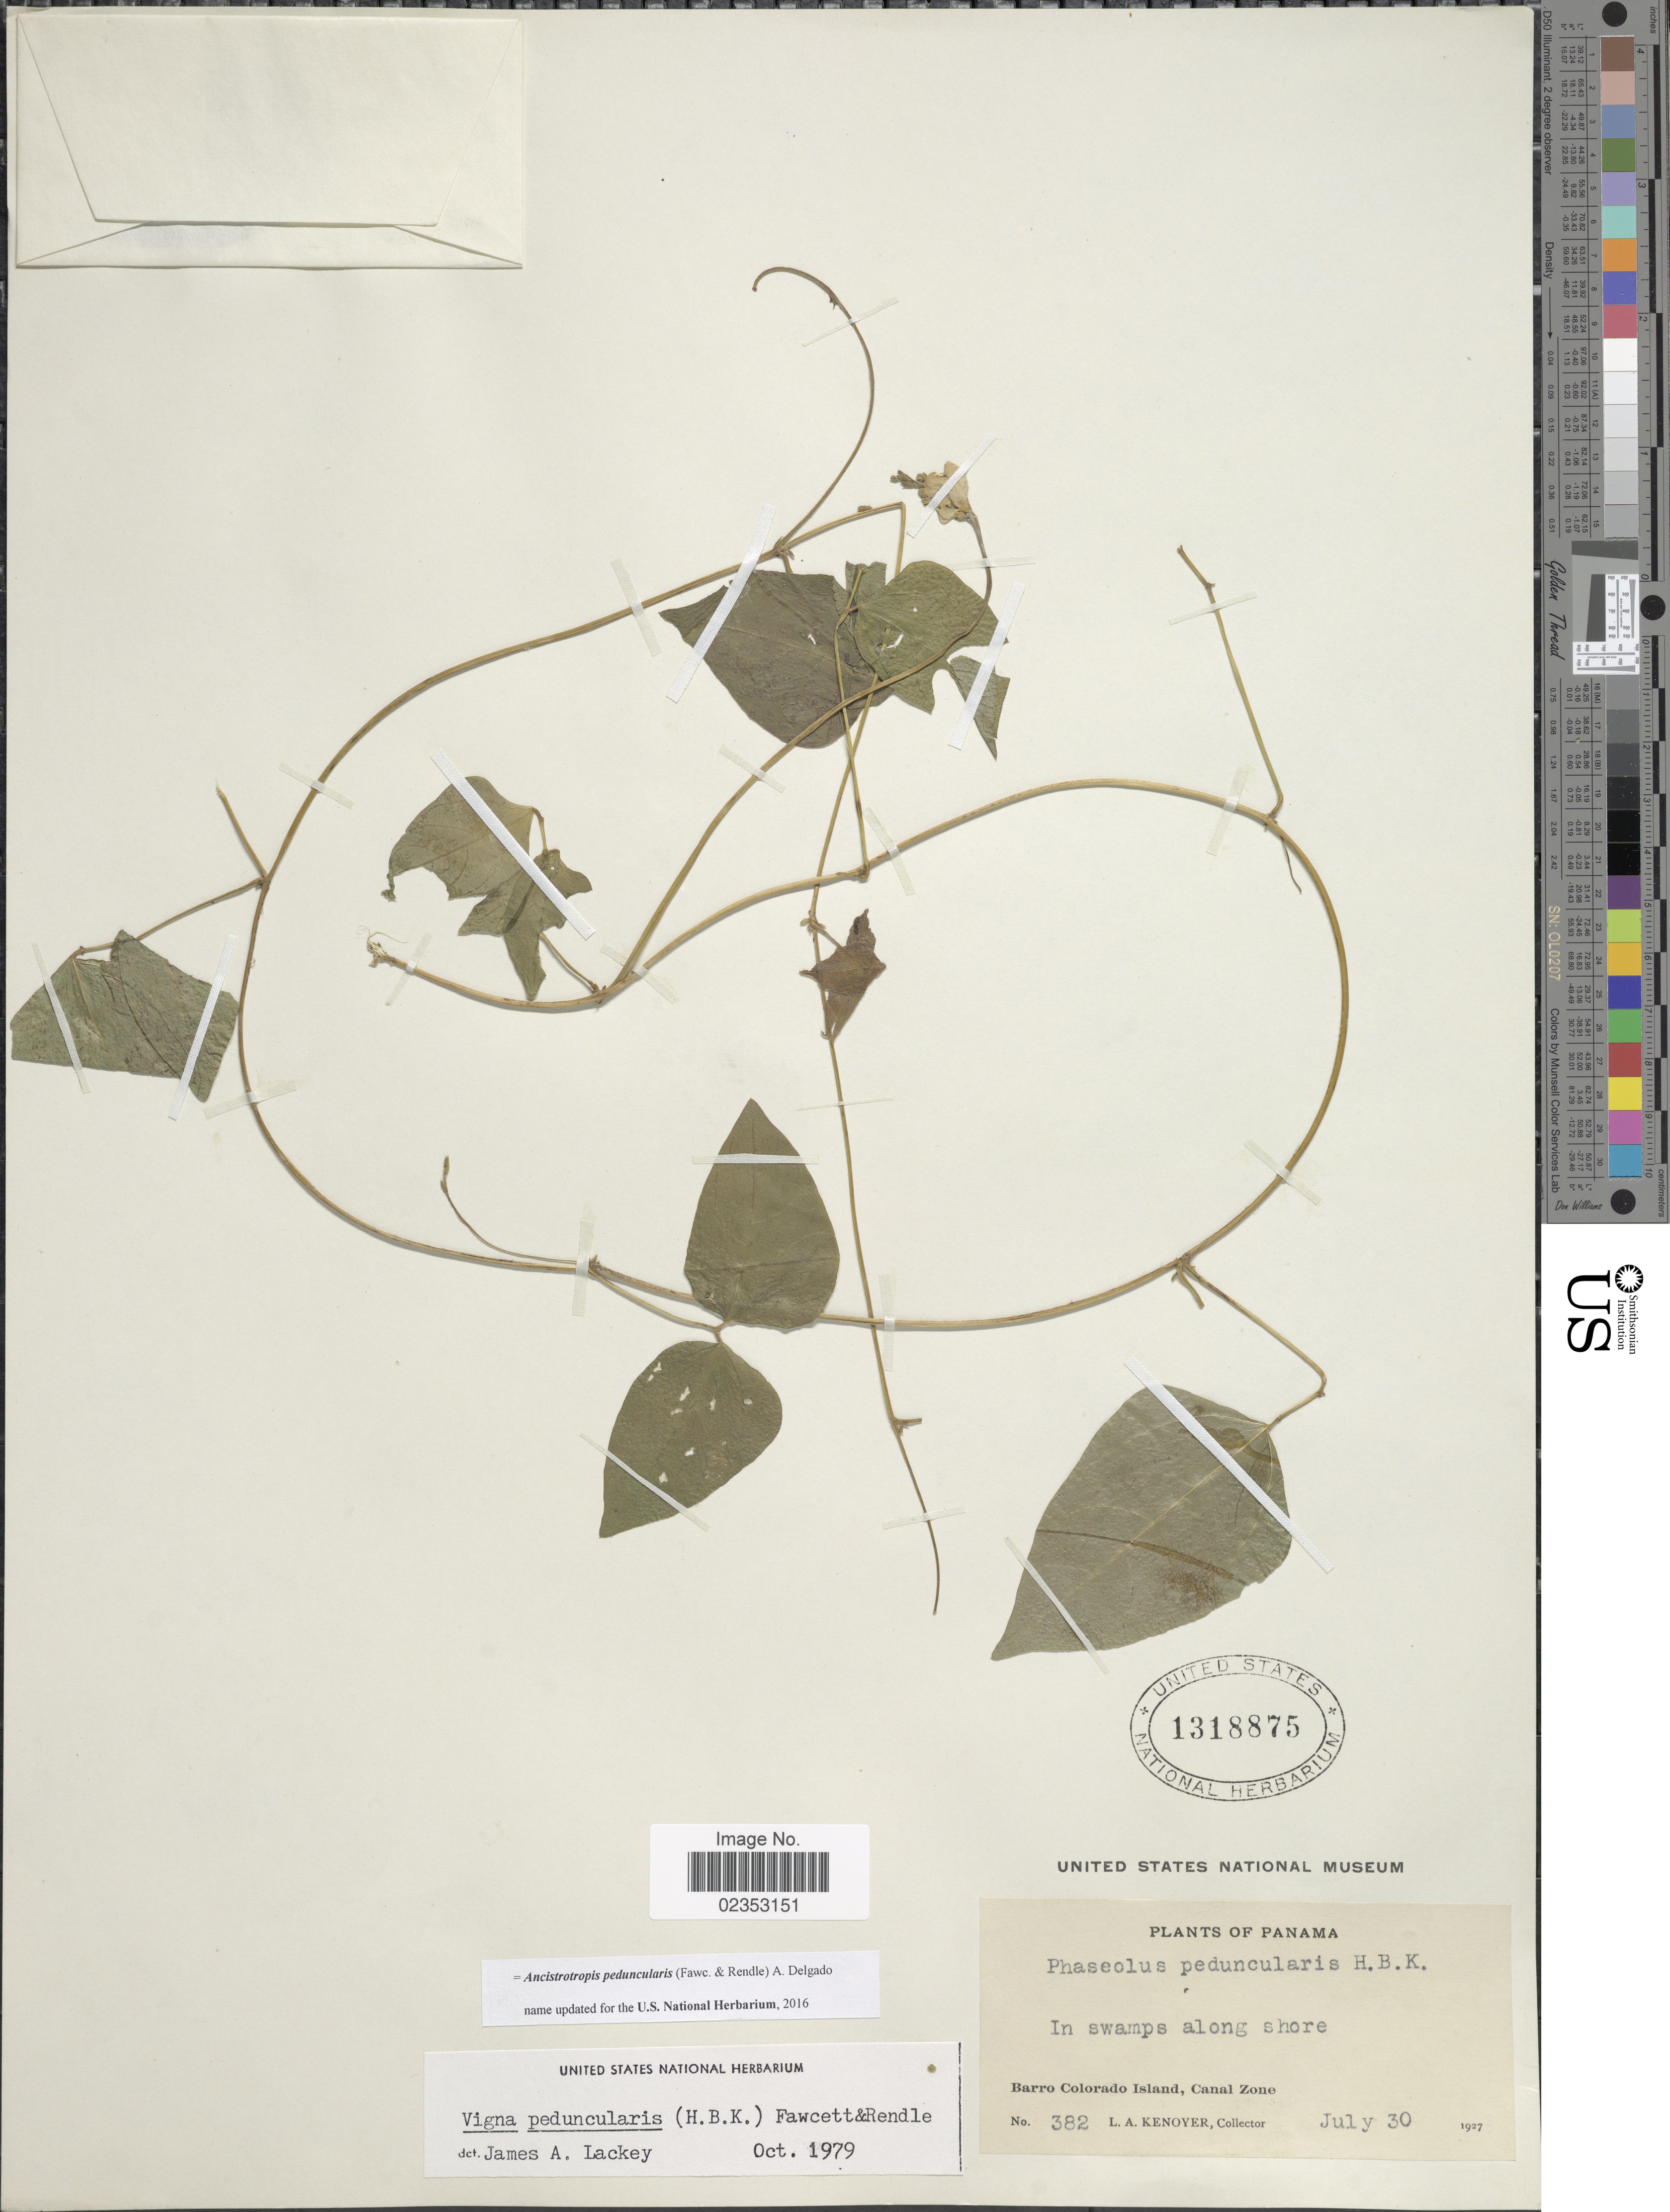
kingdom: Plantae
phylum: Tracheophyta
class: Magnoliopsida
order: Fabales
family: Fabaceae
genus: Ancistrotropis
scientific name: Ancistrotropis peduncularis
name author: (Fawc. & Rendle) A. Delgado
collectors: L. A. Kenoyer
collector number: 382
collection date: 1927-07-30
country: Panama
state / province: Panamá Oeste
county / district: Canal Zone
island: Barro Colorado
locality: In swamps along shore. Barro Colorado Island, Canal Zone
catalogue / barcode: US 1318875